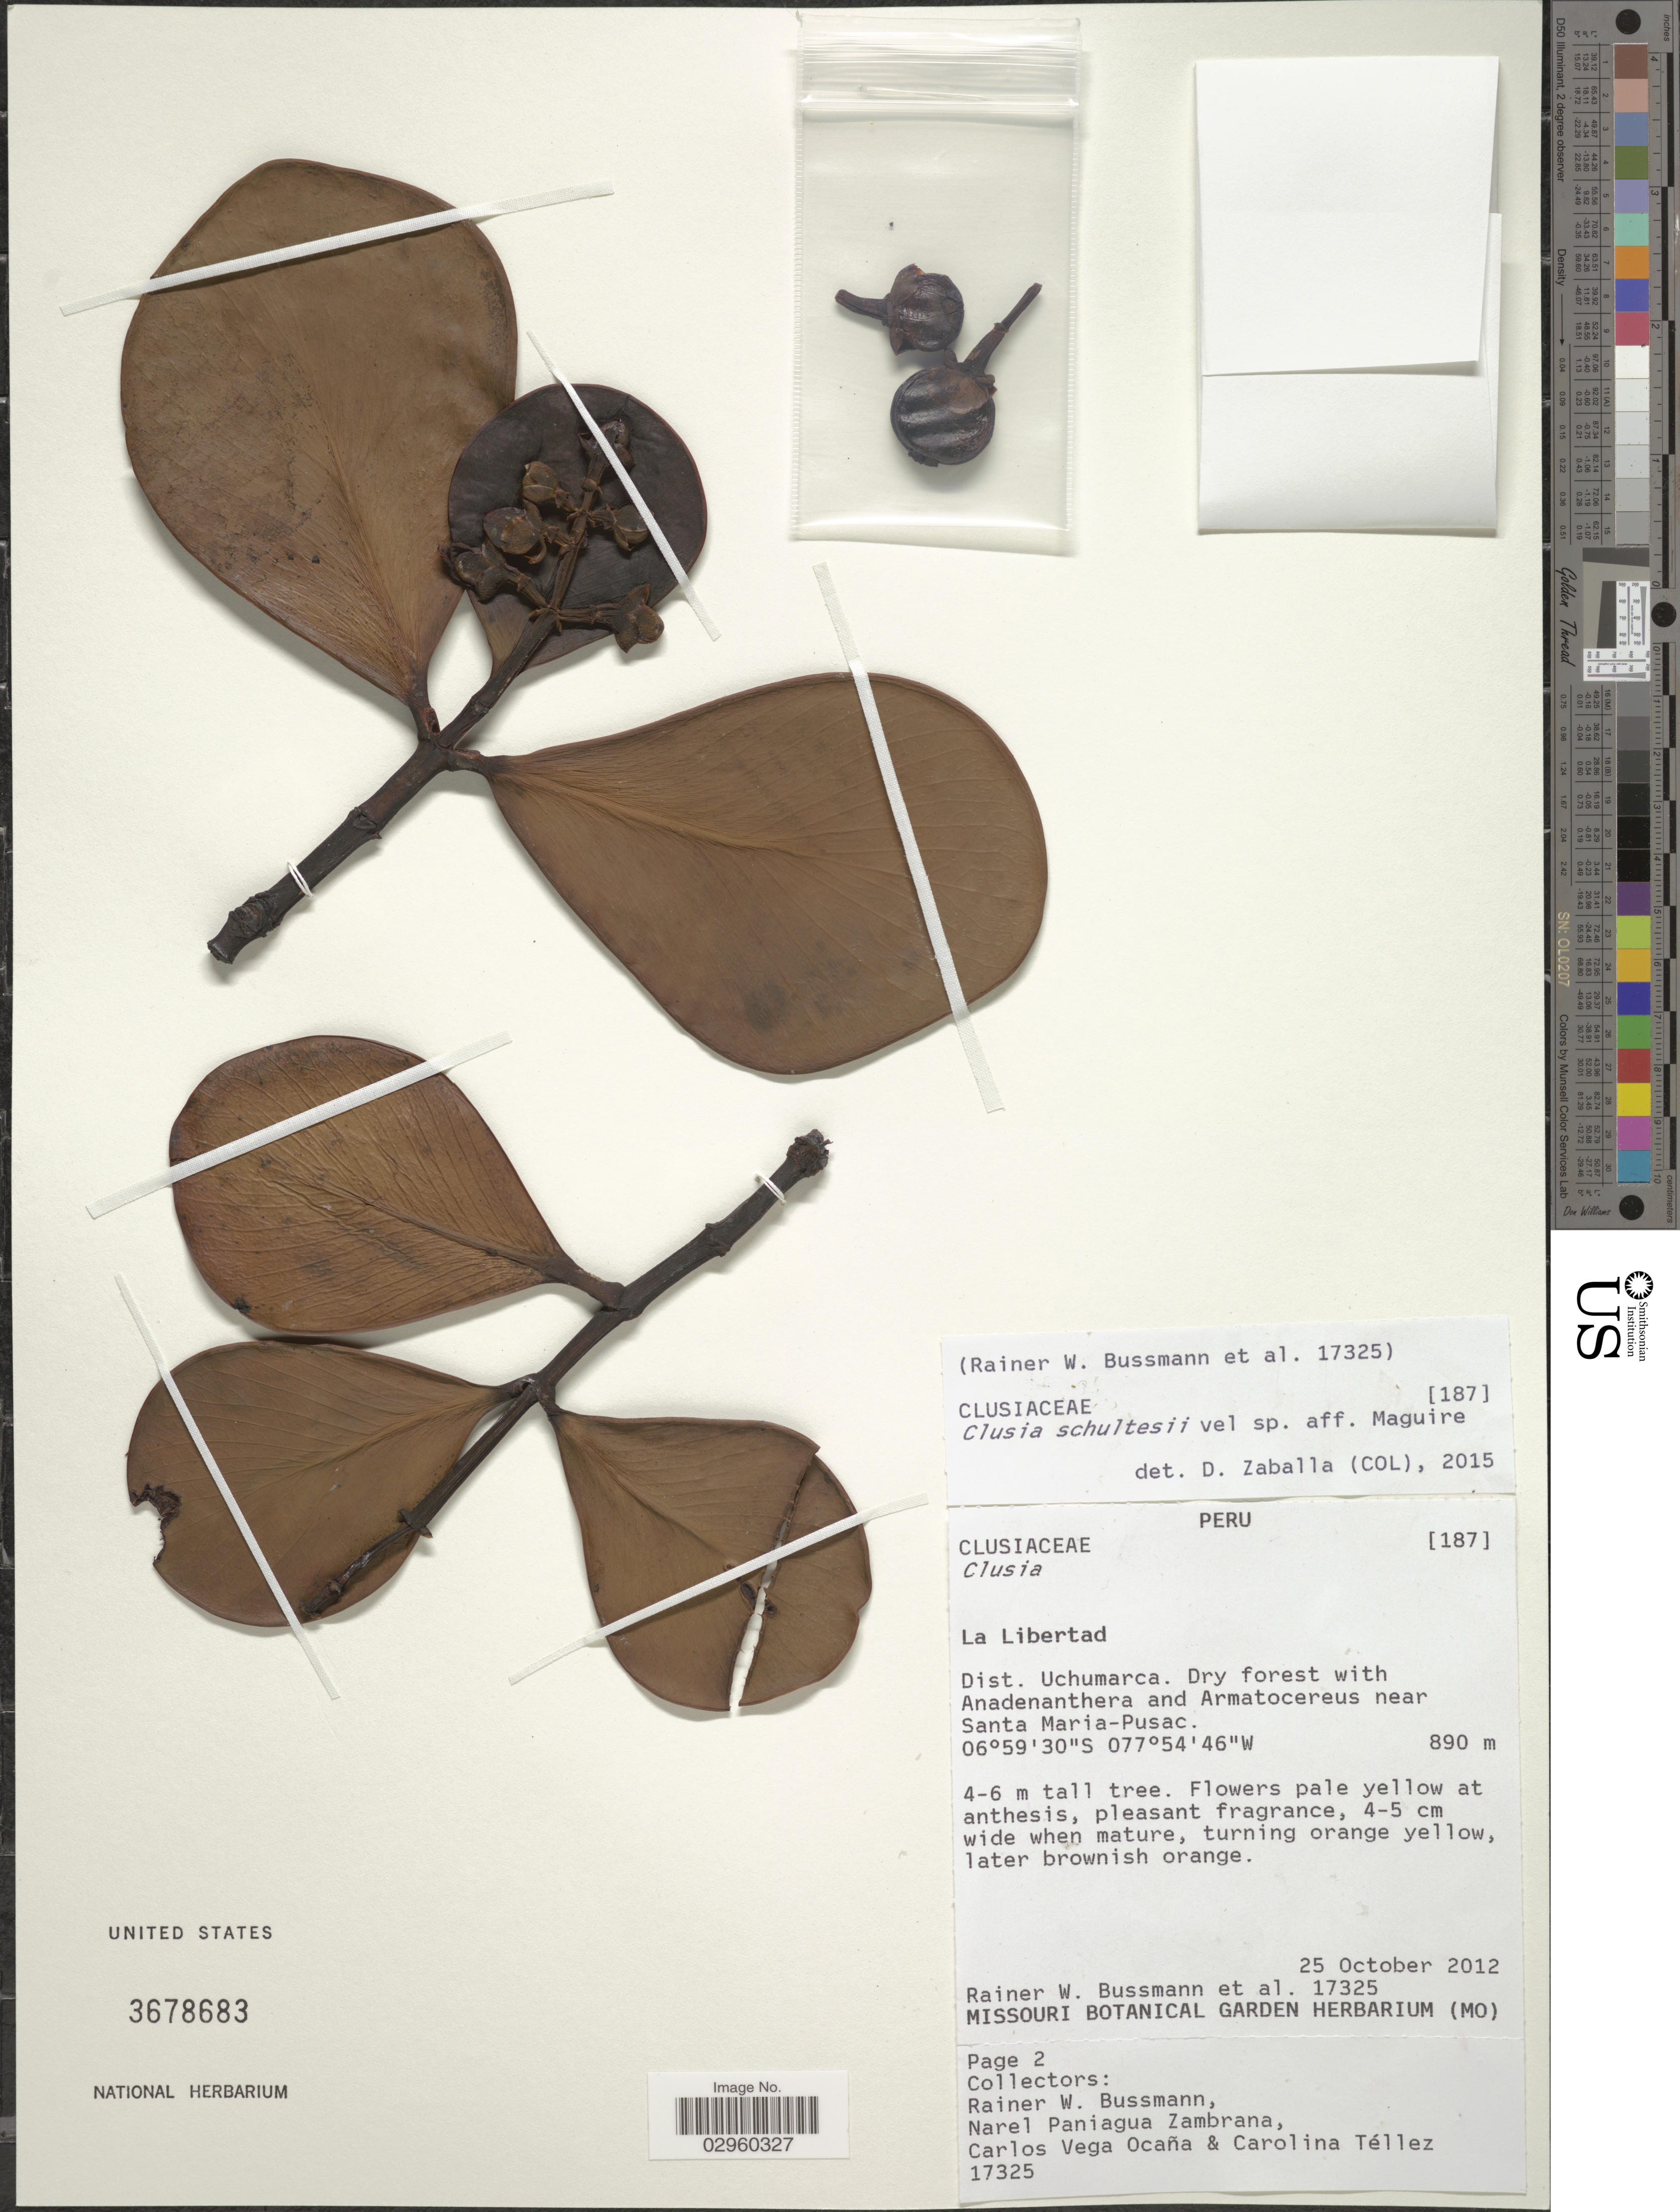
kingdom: Plantae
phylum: Tracheophyta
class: Magnoliopsida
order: Malpighiales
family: Clusiaceae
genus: Clusia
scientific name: Clusia sp.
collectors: R. W. Bussmann, N. Zambrana, C. Vega Ocaña & C. Téllez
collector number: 17325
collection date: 2012-10-25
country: Peru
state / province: La Libertad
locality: Dist. Uchumarca. near Santa Maria-Pusac.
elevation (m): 890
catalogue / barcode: US 3678683